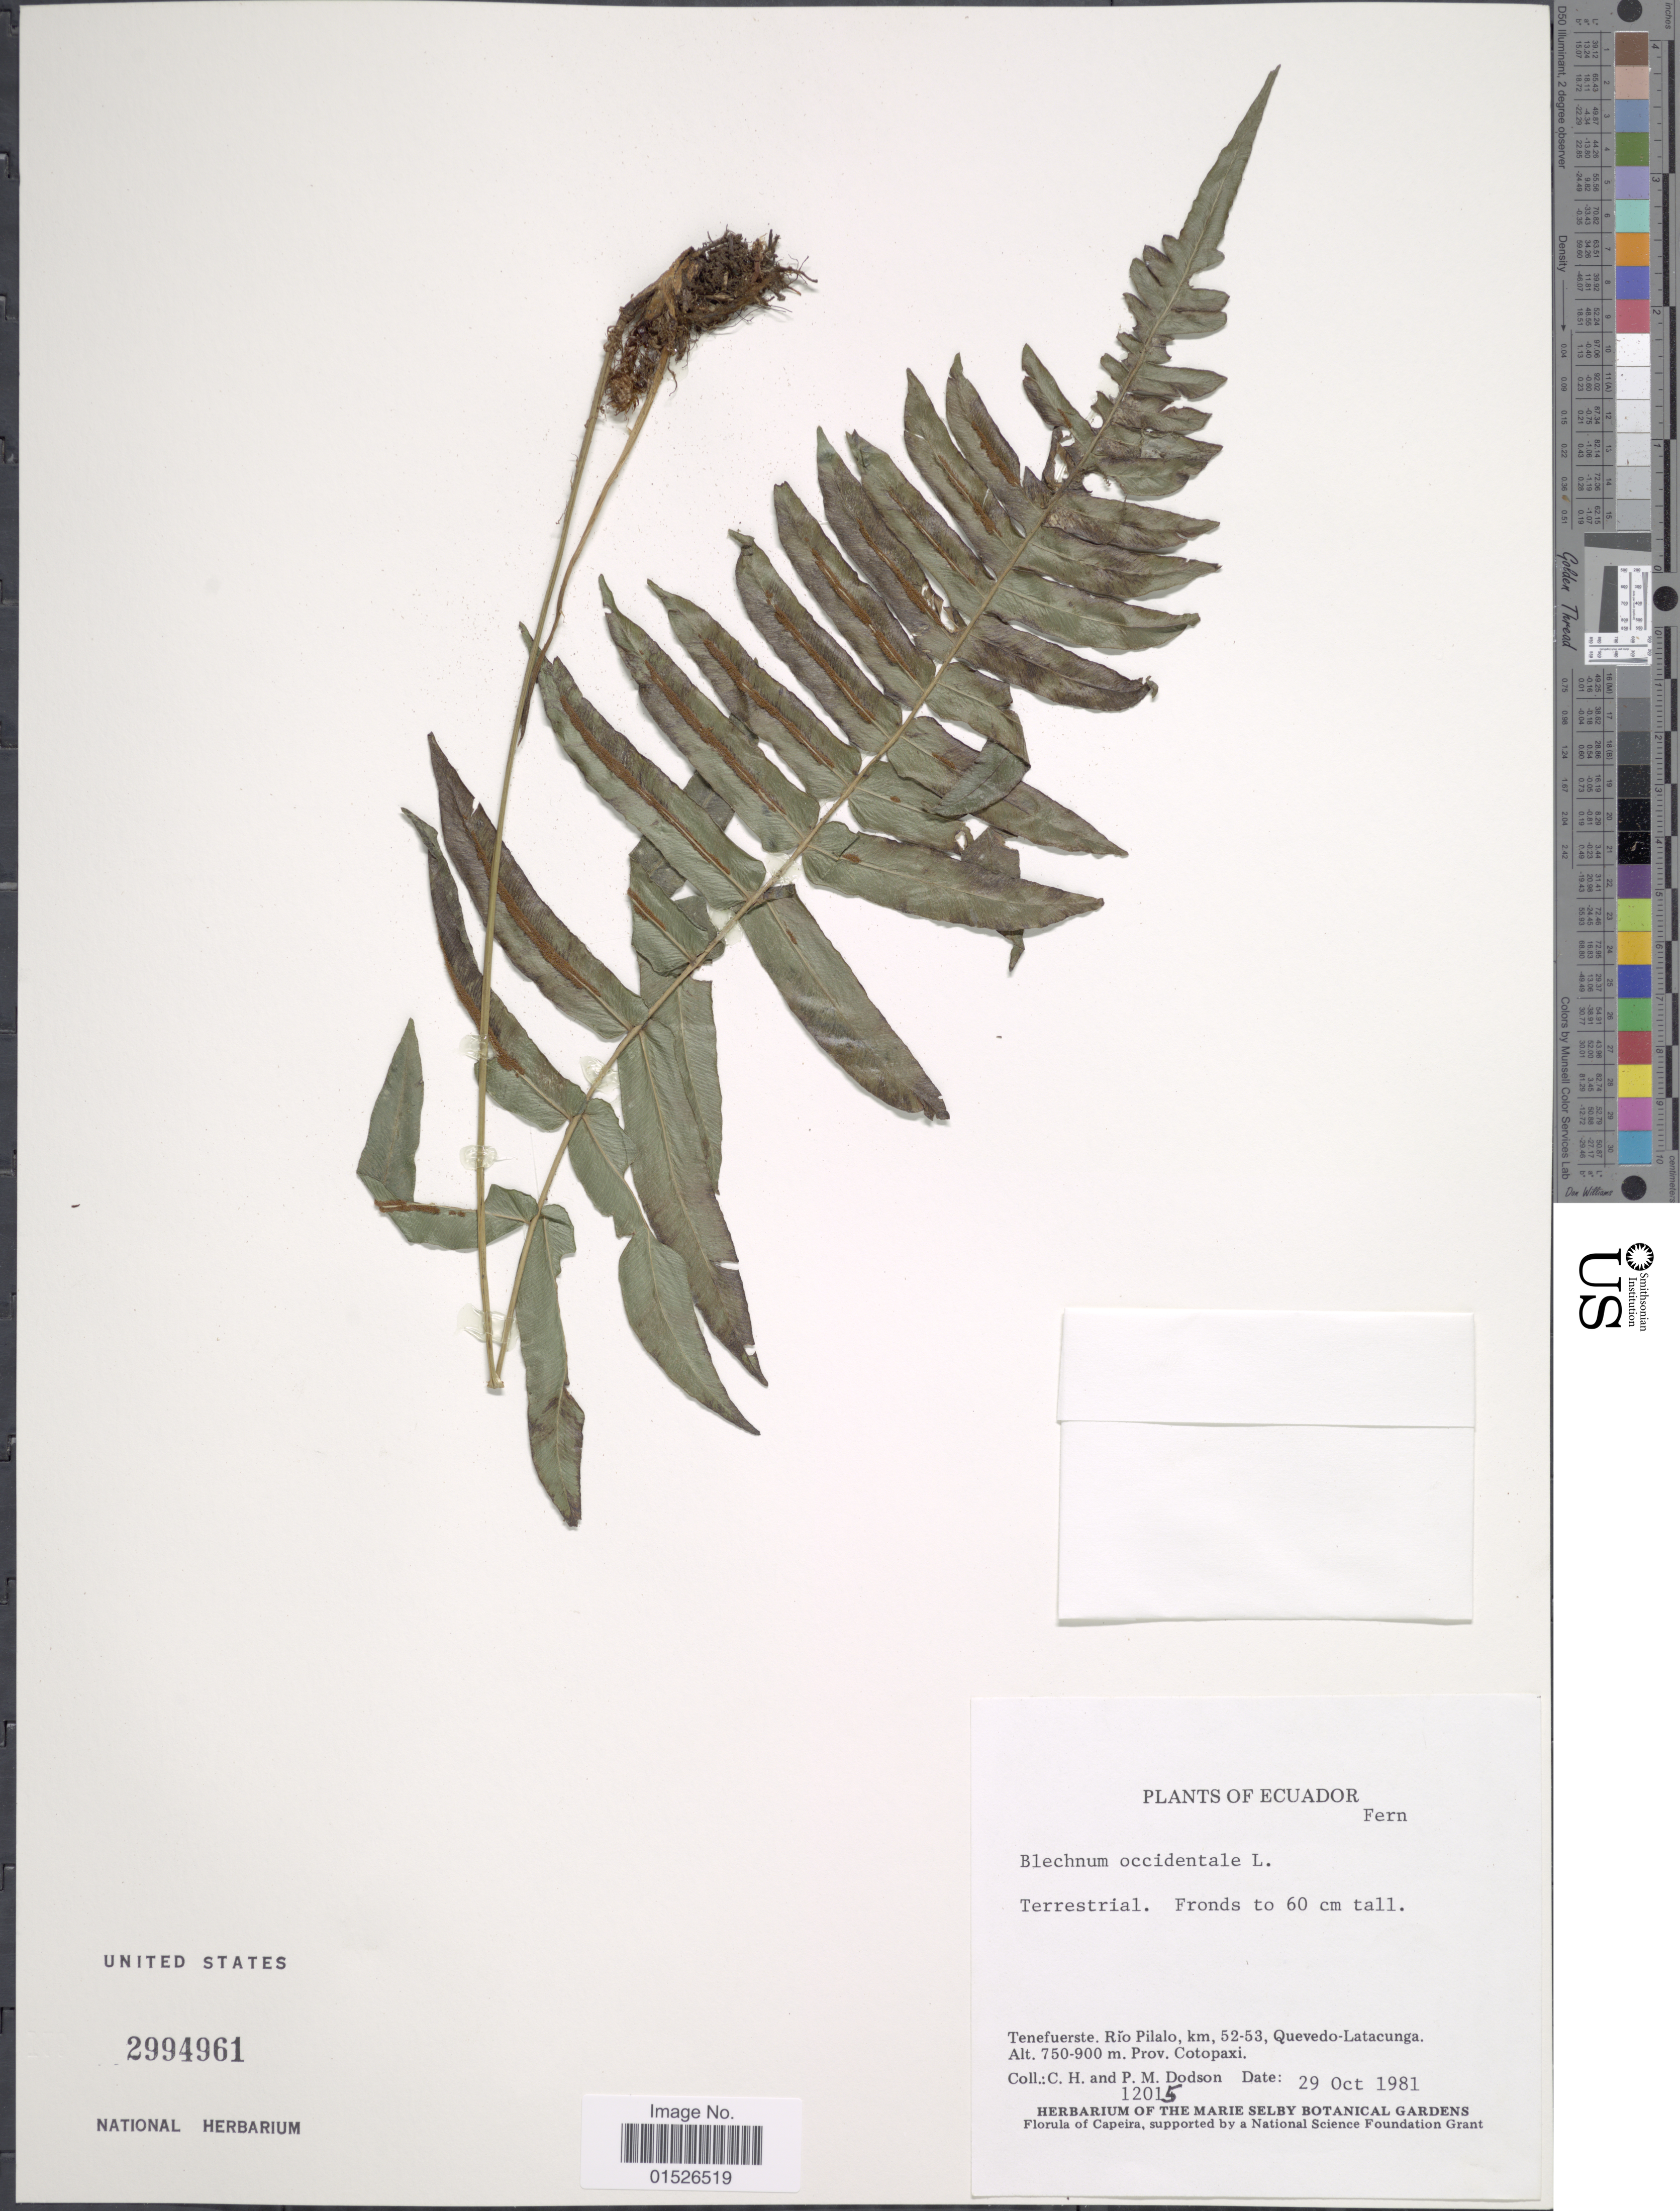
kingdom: Plantae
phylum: Tracheophyta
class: Polypodiopsida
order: Polypodiales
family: Blechnaceae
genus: Blechnum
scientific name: Blechnum occidentale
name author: L.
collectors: C. H. Dodson & P. M. Dodson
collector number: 12015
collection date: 1981-10-29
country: Ecuador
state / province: Cotopaxi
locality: Tenefuerste, Rio Pilalo, km, 52-53, Quevedo-Latacunga, Prov. Cotopaxi.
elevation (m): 750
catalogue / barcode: US 2994961